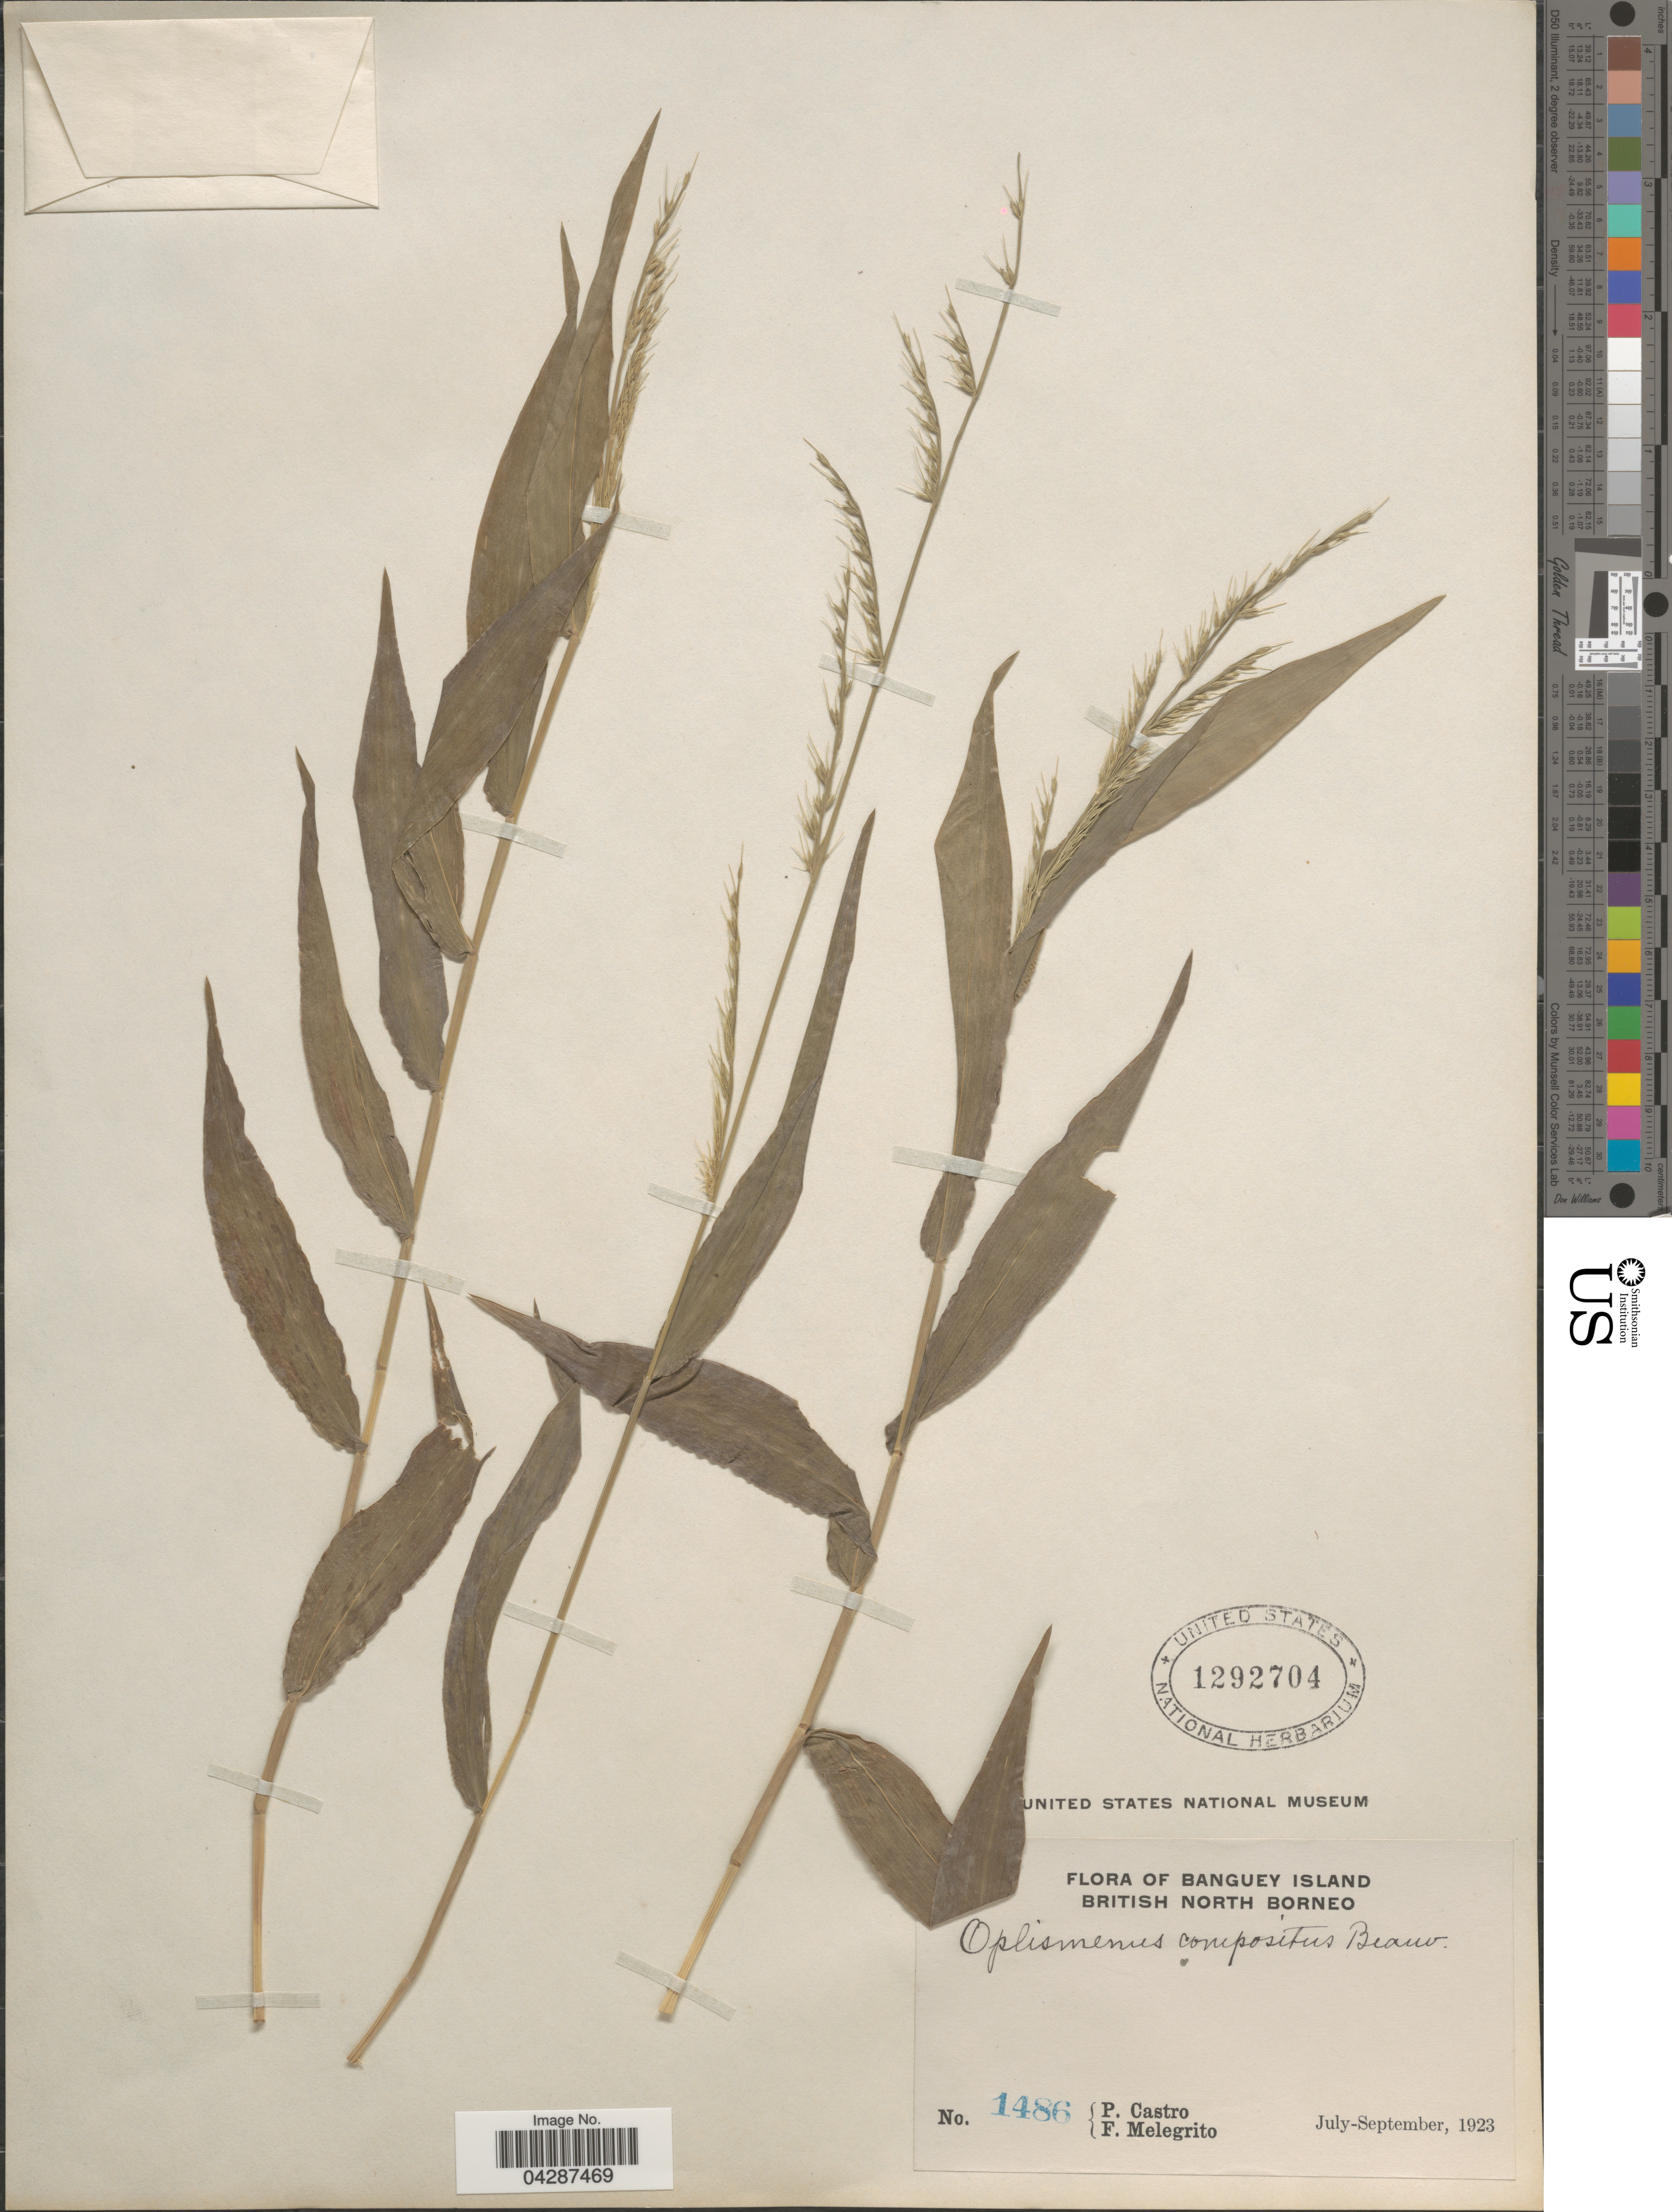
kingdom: Plantae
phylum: Tracheophyta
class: Liliopsida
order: Poales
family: Poaceae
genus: Oplismenus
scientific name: Oplismenus compositus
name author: (L.) P. Beauv.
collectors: P. Castro & F. Melegrito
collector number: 1486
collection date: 1923-07/1923-09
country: Malaysia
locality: Banguey Island. British North Borneo.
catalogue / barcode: US 1292704